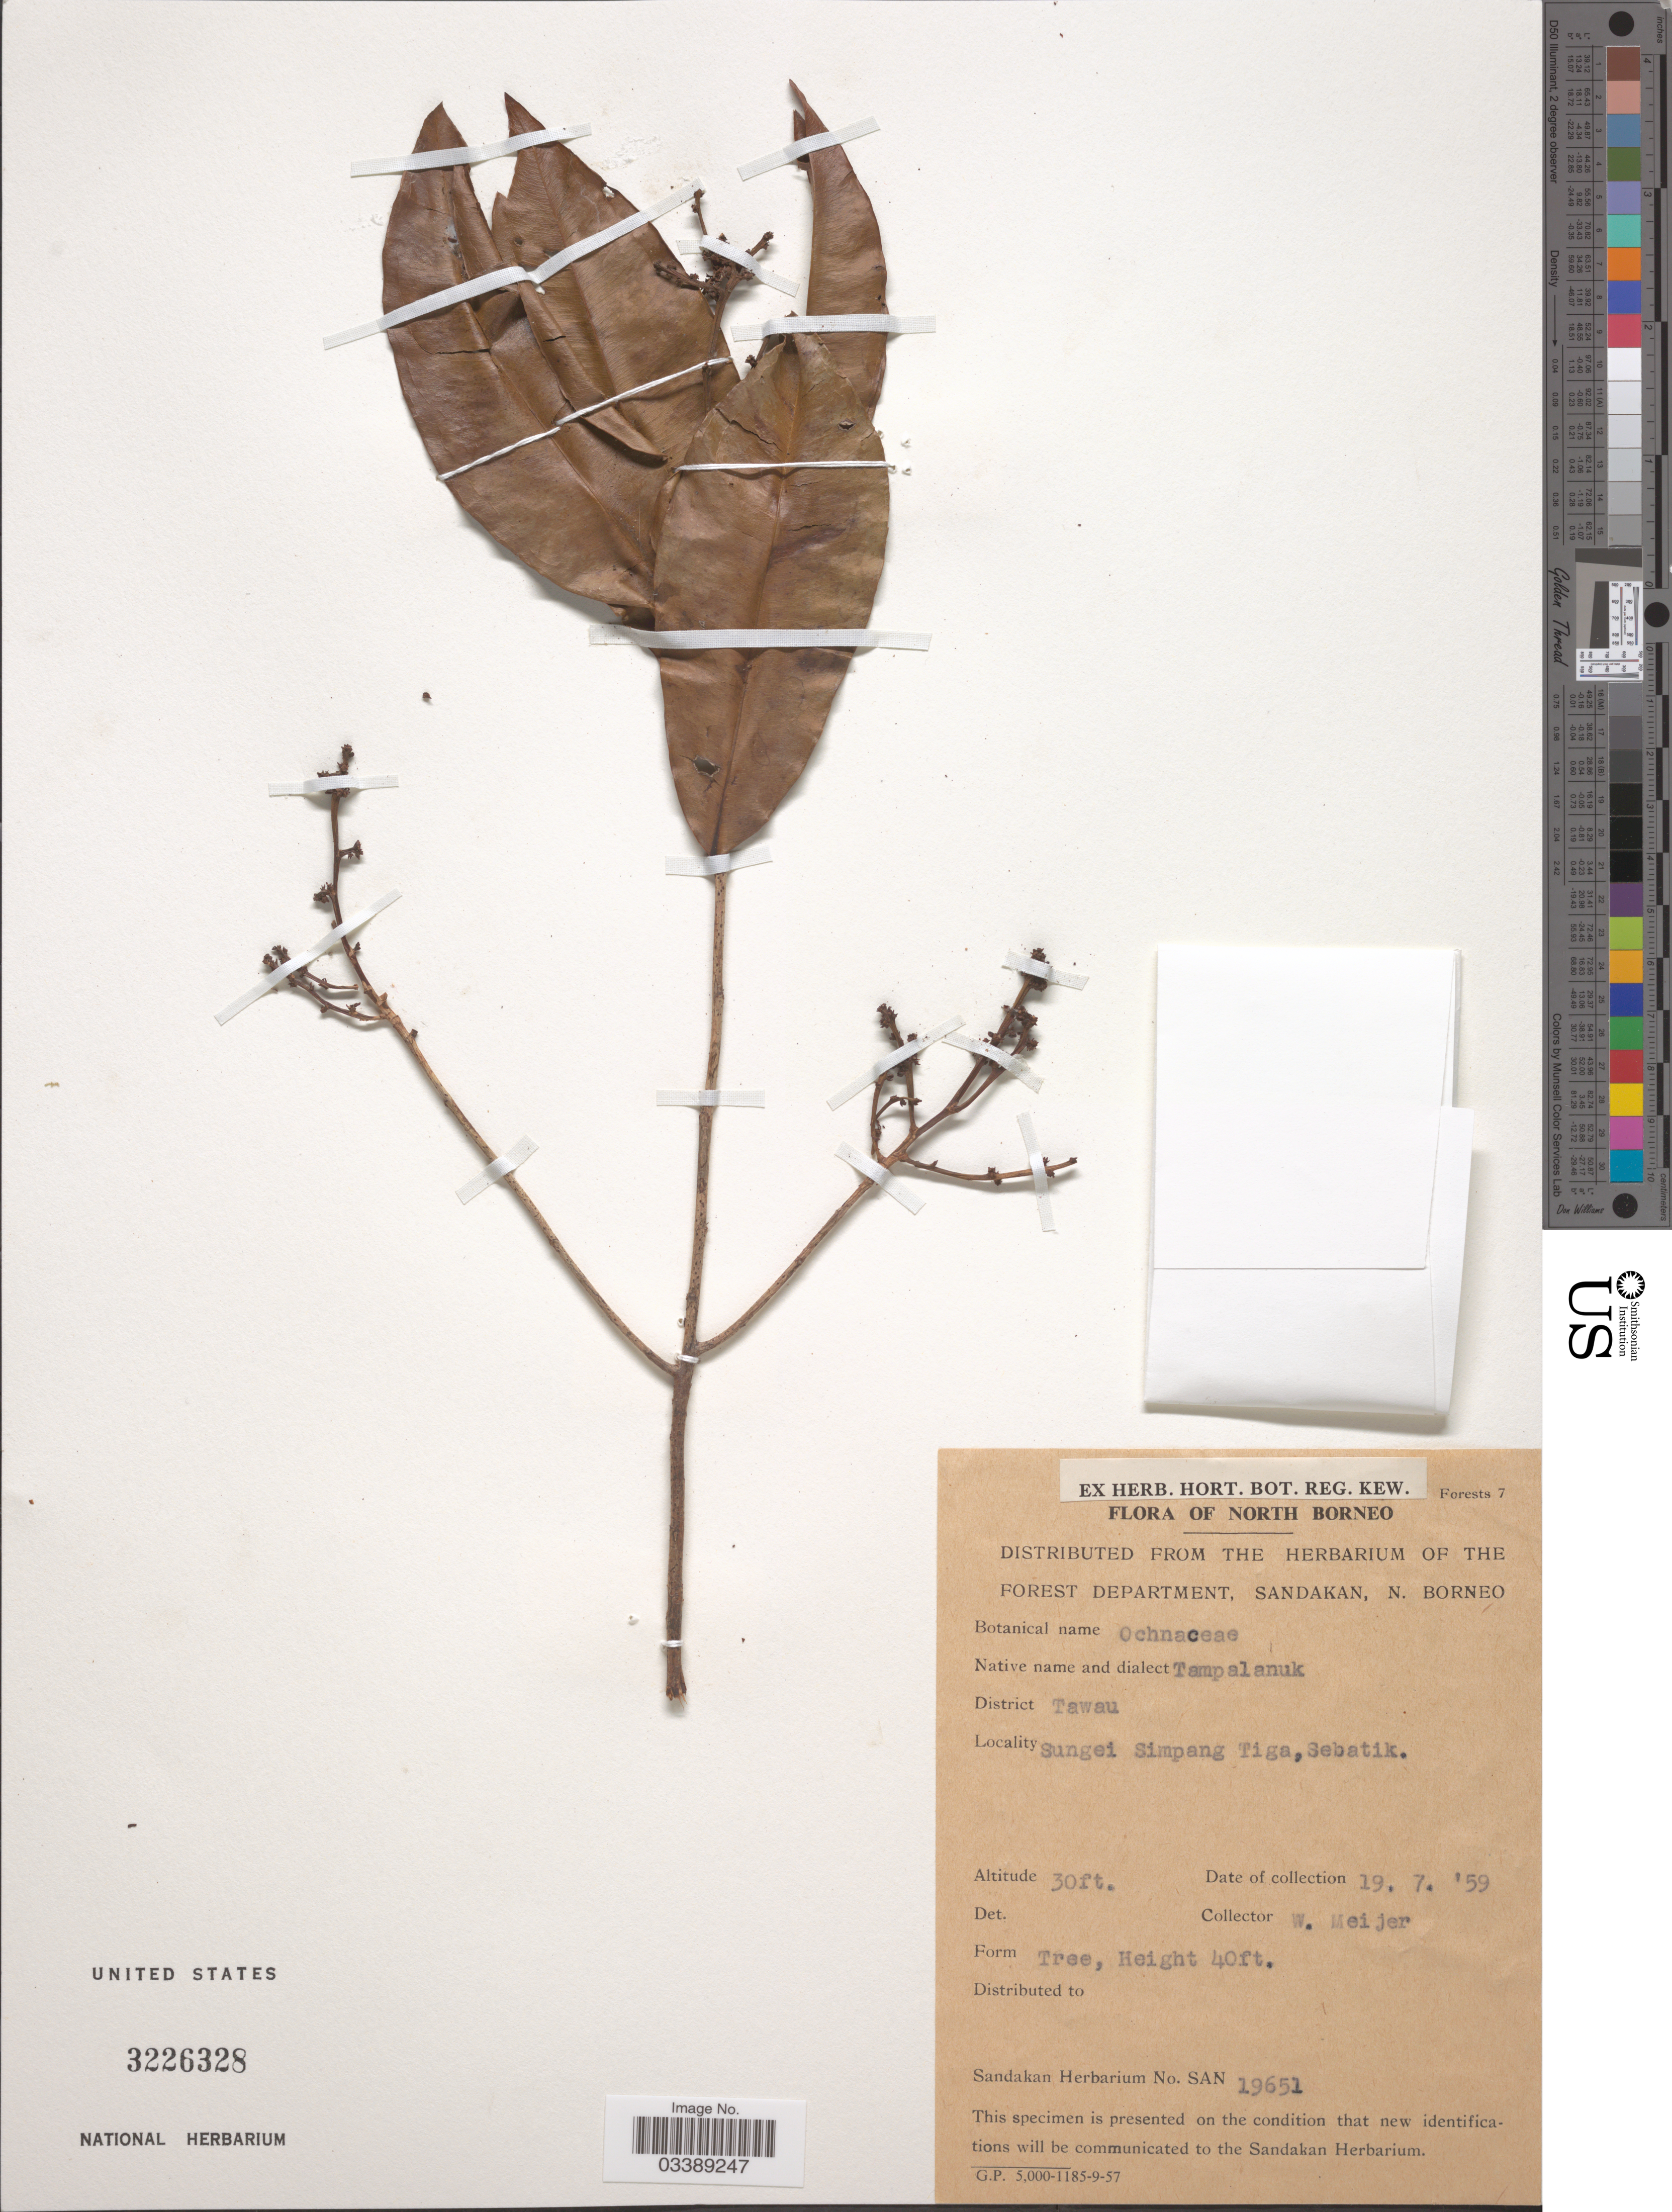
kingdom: Plantae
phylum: Tracheophyta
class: Magnoliopsida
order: Malpighiales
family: Ochnaceae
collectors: W. Meijer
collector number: SAN 19651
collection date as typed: Transcribed d/m/y: 19/7/59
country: Malaysia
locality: North Borneo. District Tawau. Sungei Simpang Tiga, Sebatik.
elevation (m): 9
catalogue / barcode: US 3226328